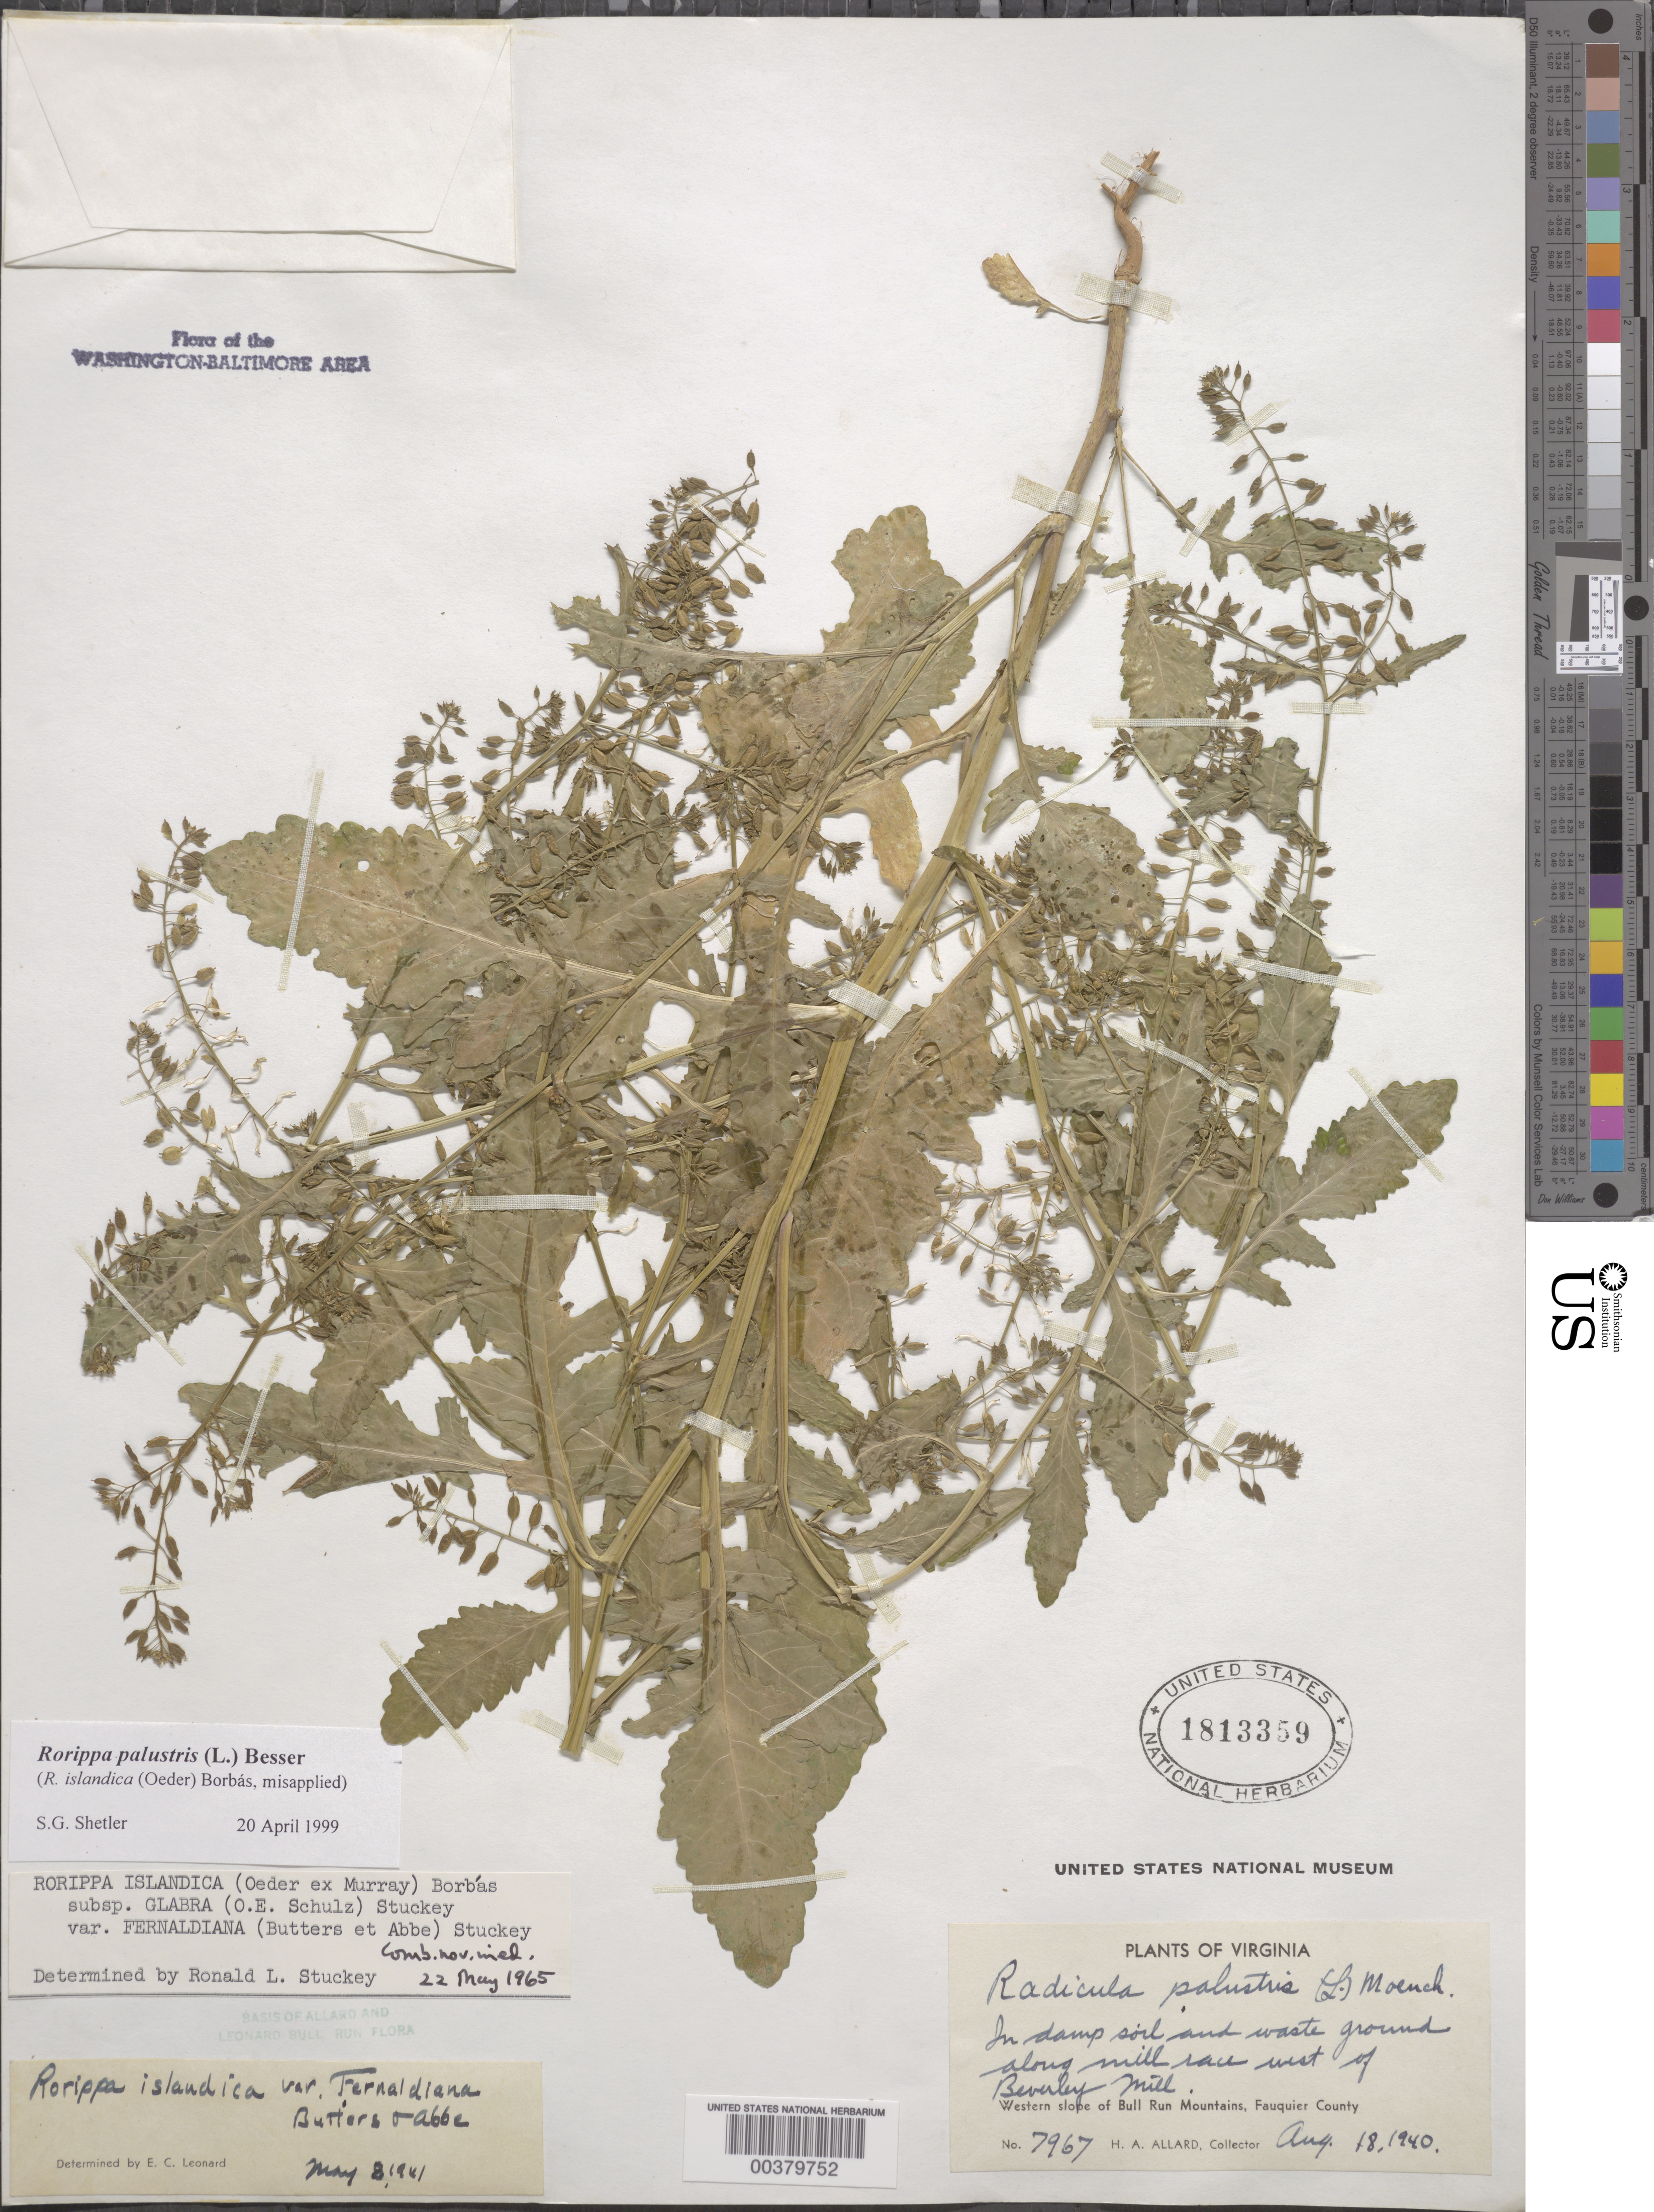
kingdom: Plantae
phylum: Tracheophyta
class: Magnoliopsida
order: Brassicales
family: Brassicaceae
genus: Rorippa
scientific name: Rorippa palustris var. fernaldiana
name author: (Butters & Abbe) Stuckey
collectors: H. A. Allard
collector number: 7967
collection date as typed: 18 Aug 1940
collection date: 1940-08-18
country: United States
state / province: Virginia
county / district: Fauquier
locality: Mill Race, west of Beverley Mill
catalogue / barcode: US 1813359